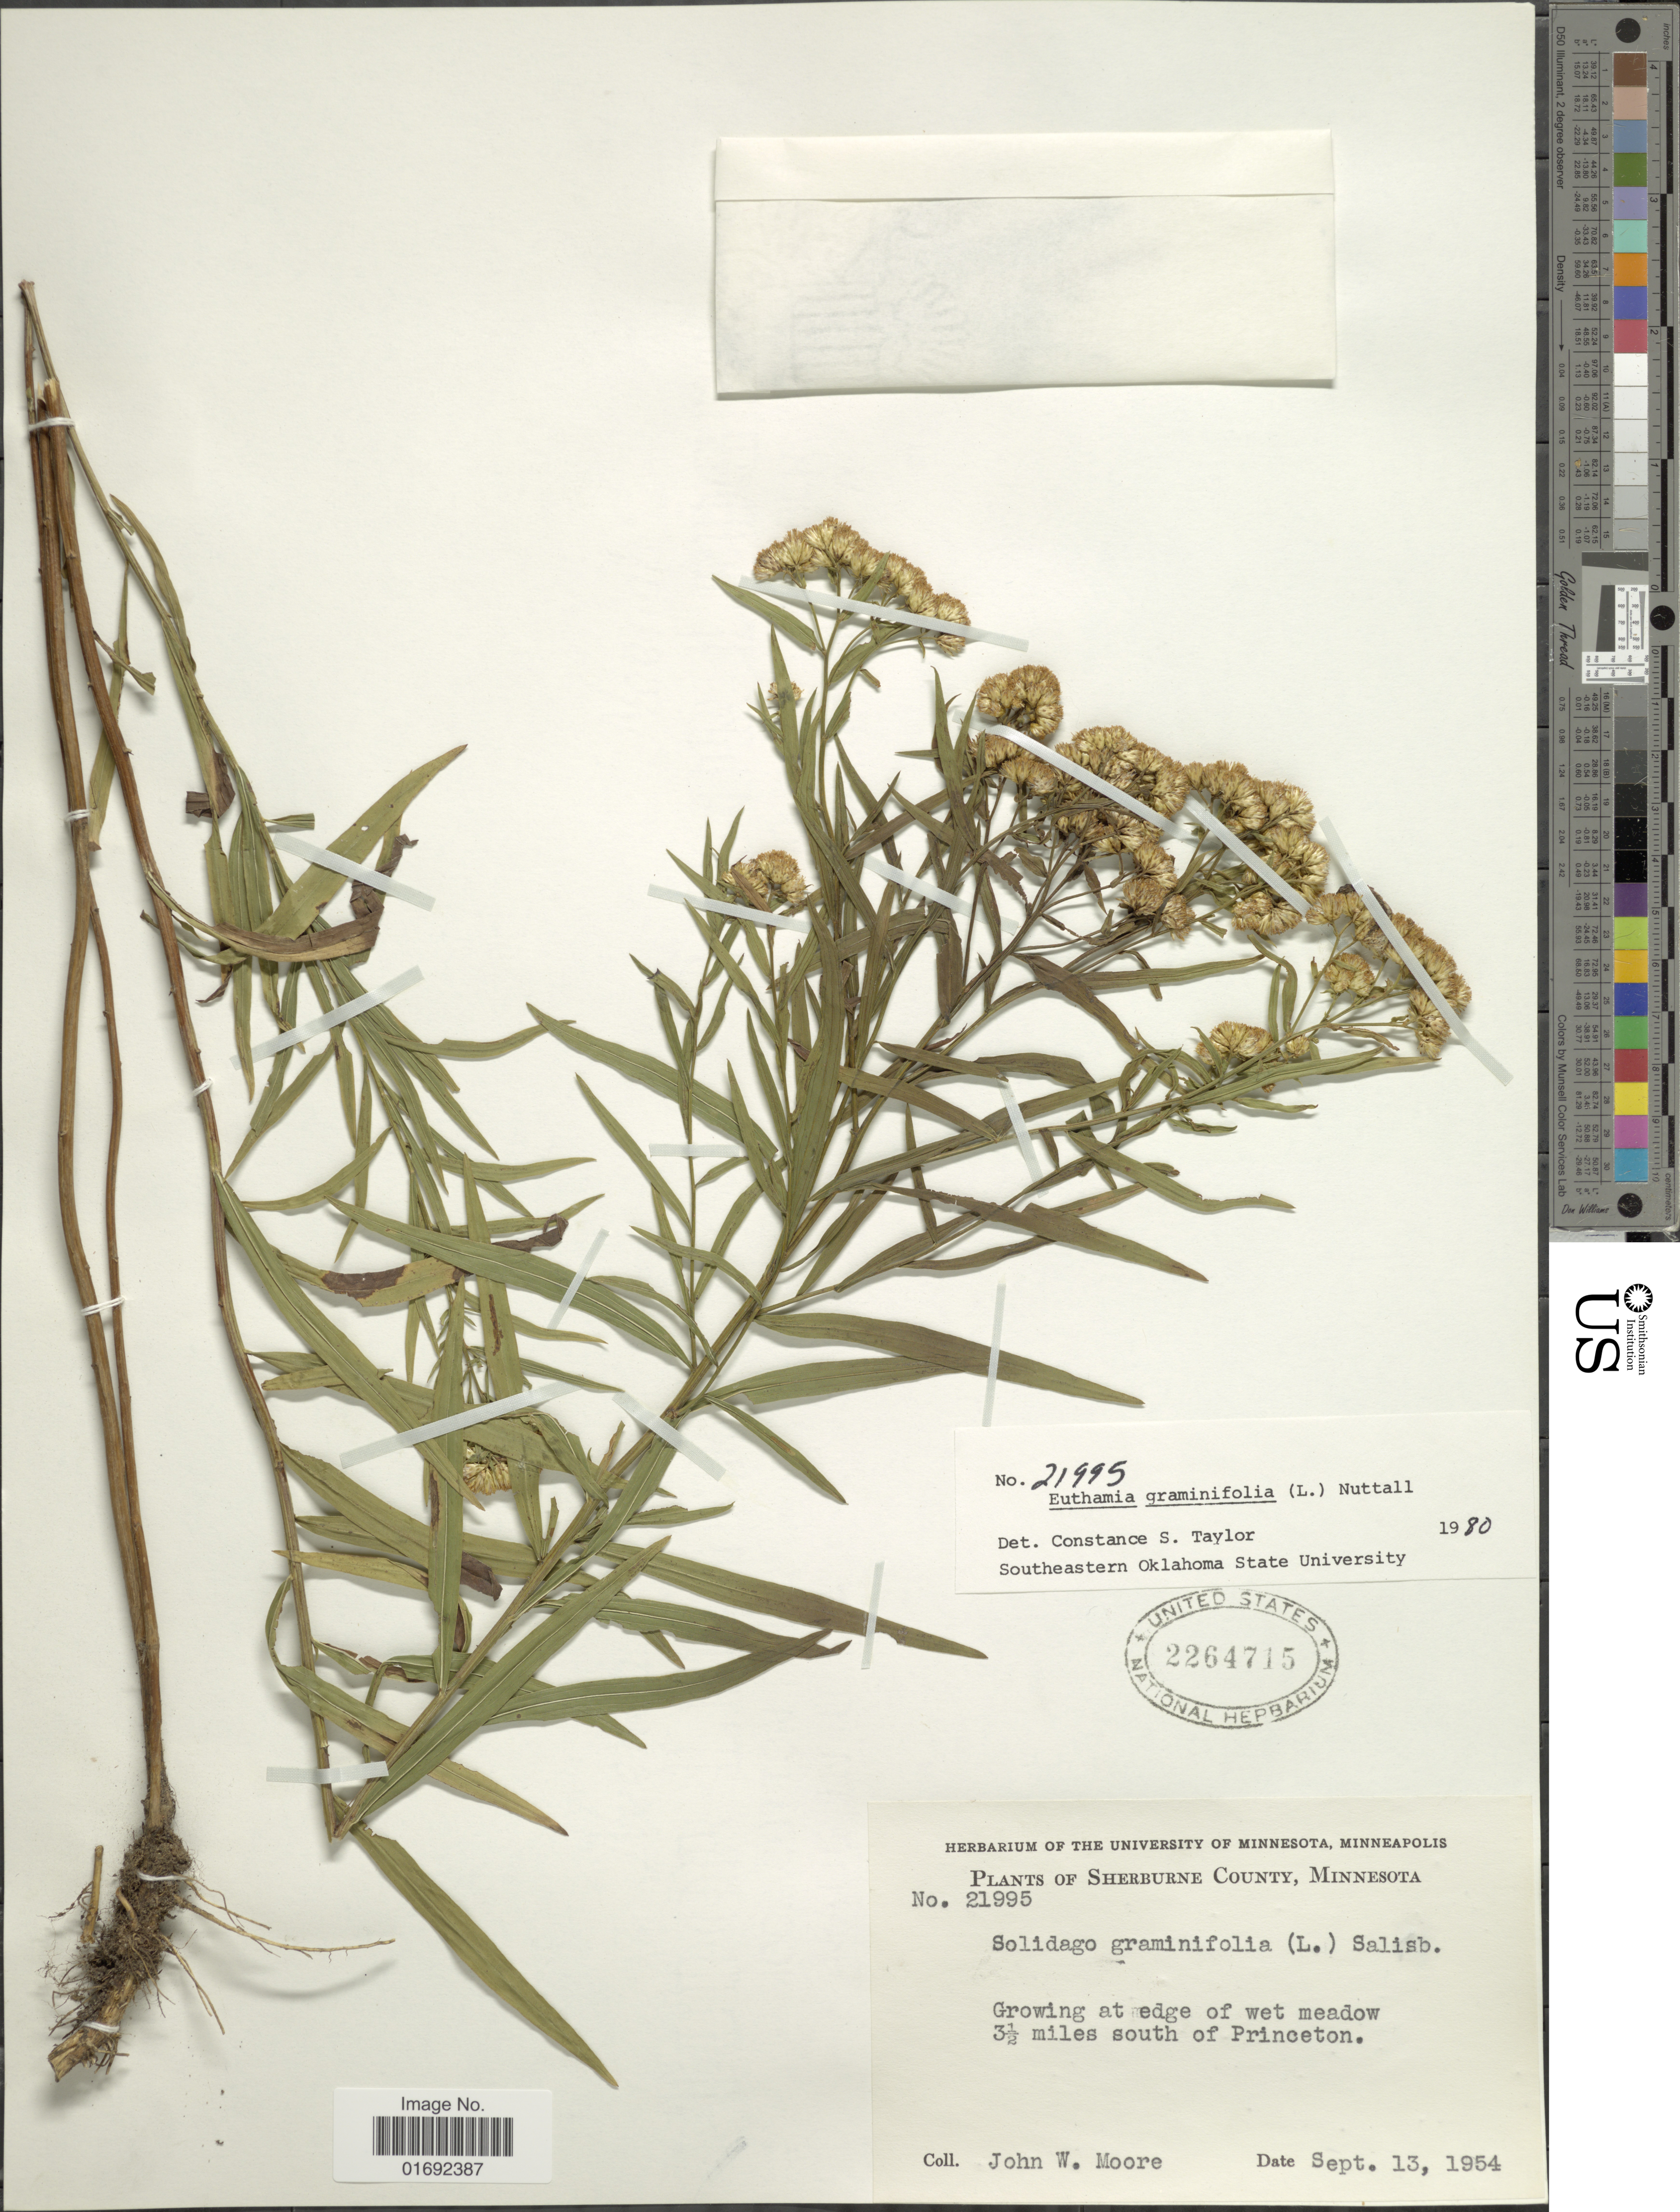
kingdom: Plantae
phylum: Tracheophyta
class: Magnoliopsida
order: Asterales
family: Asteraceae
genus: Euthamia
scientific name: Euthamia graminifolia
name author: (L.) Nutt.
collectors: J. Moore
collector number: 21995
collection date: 1954-09-13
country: United States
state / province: Minnesota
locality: Sherburne County, 3½ miles south of Princeton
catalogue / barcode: US 2264715